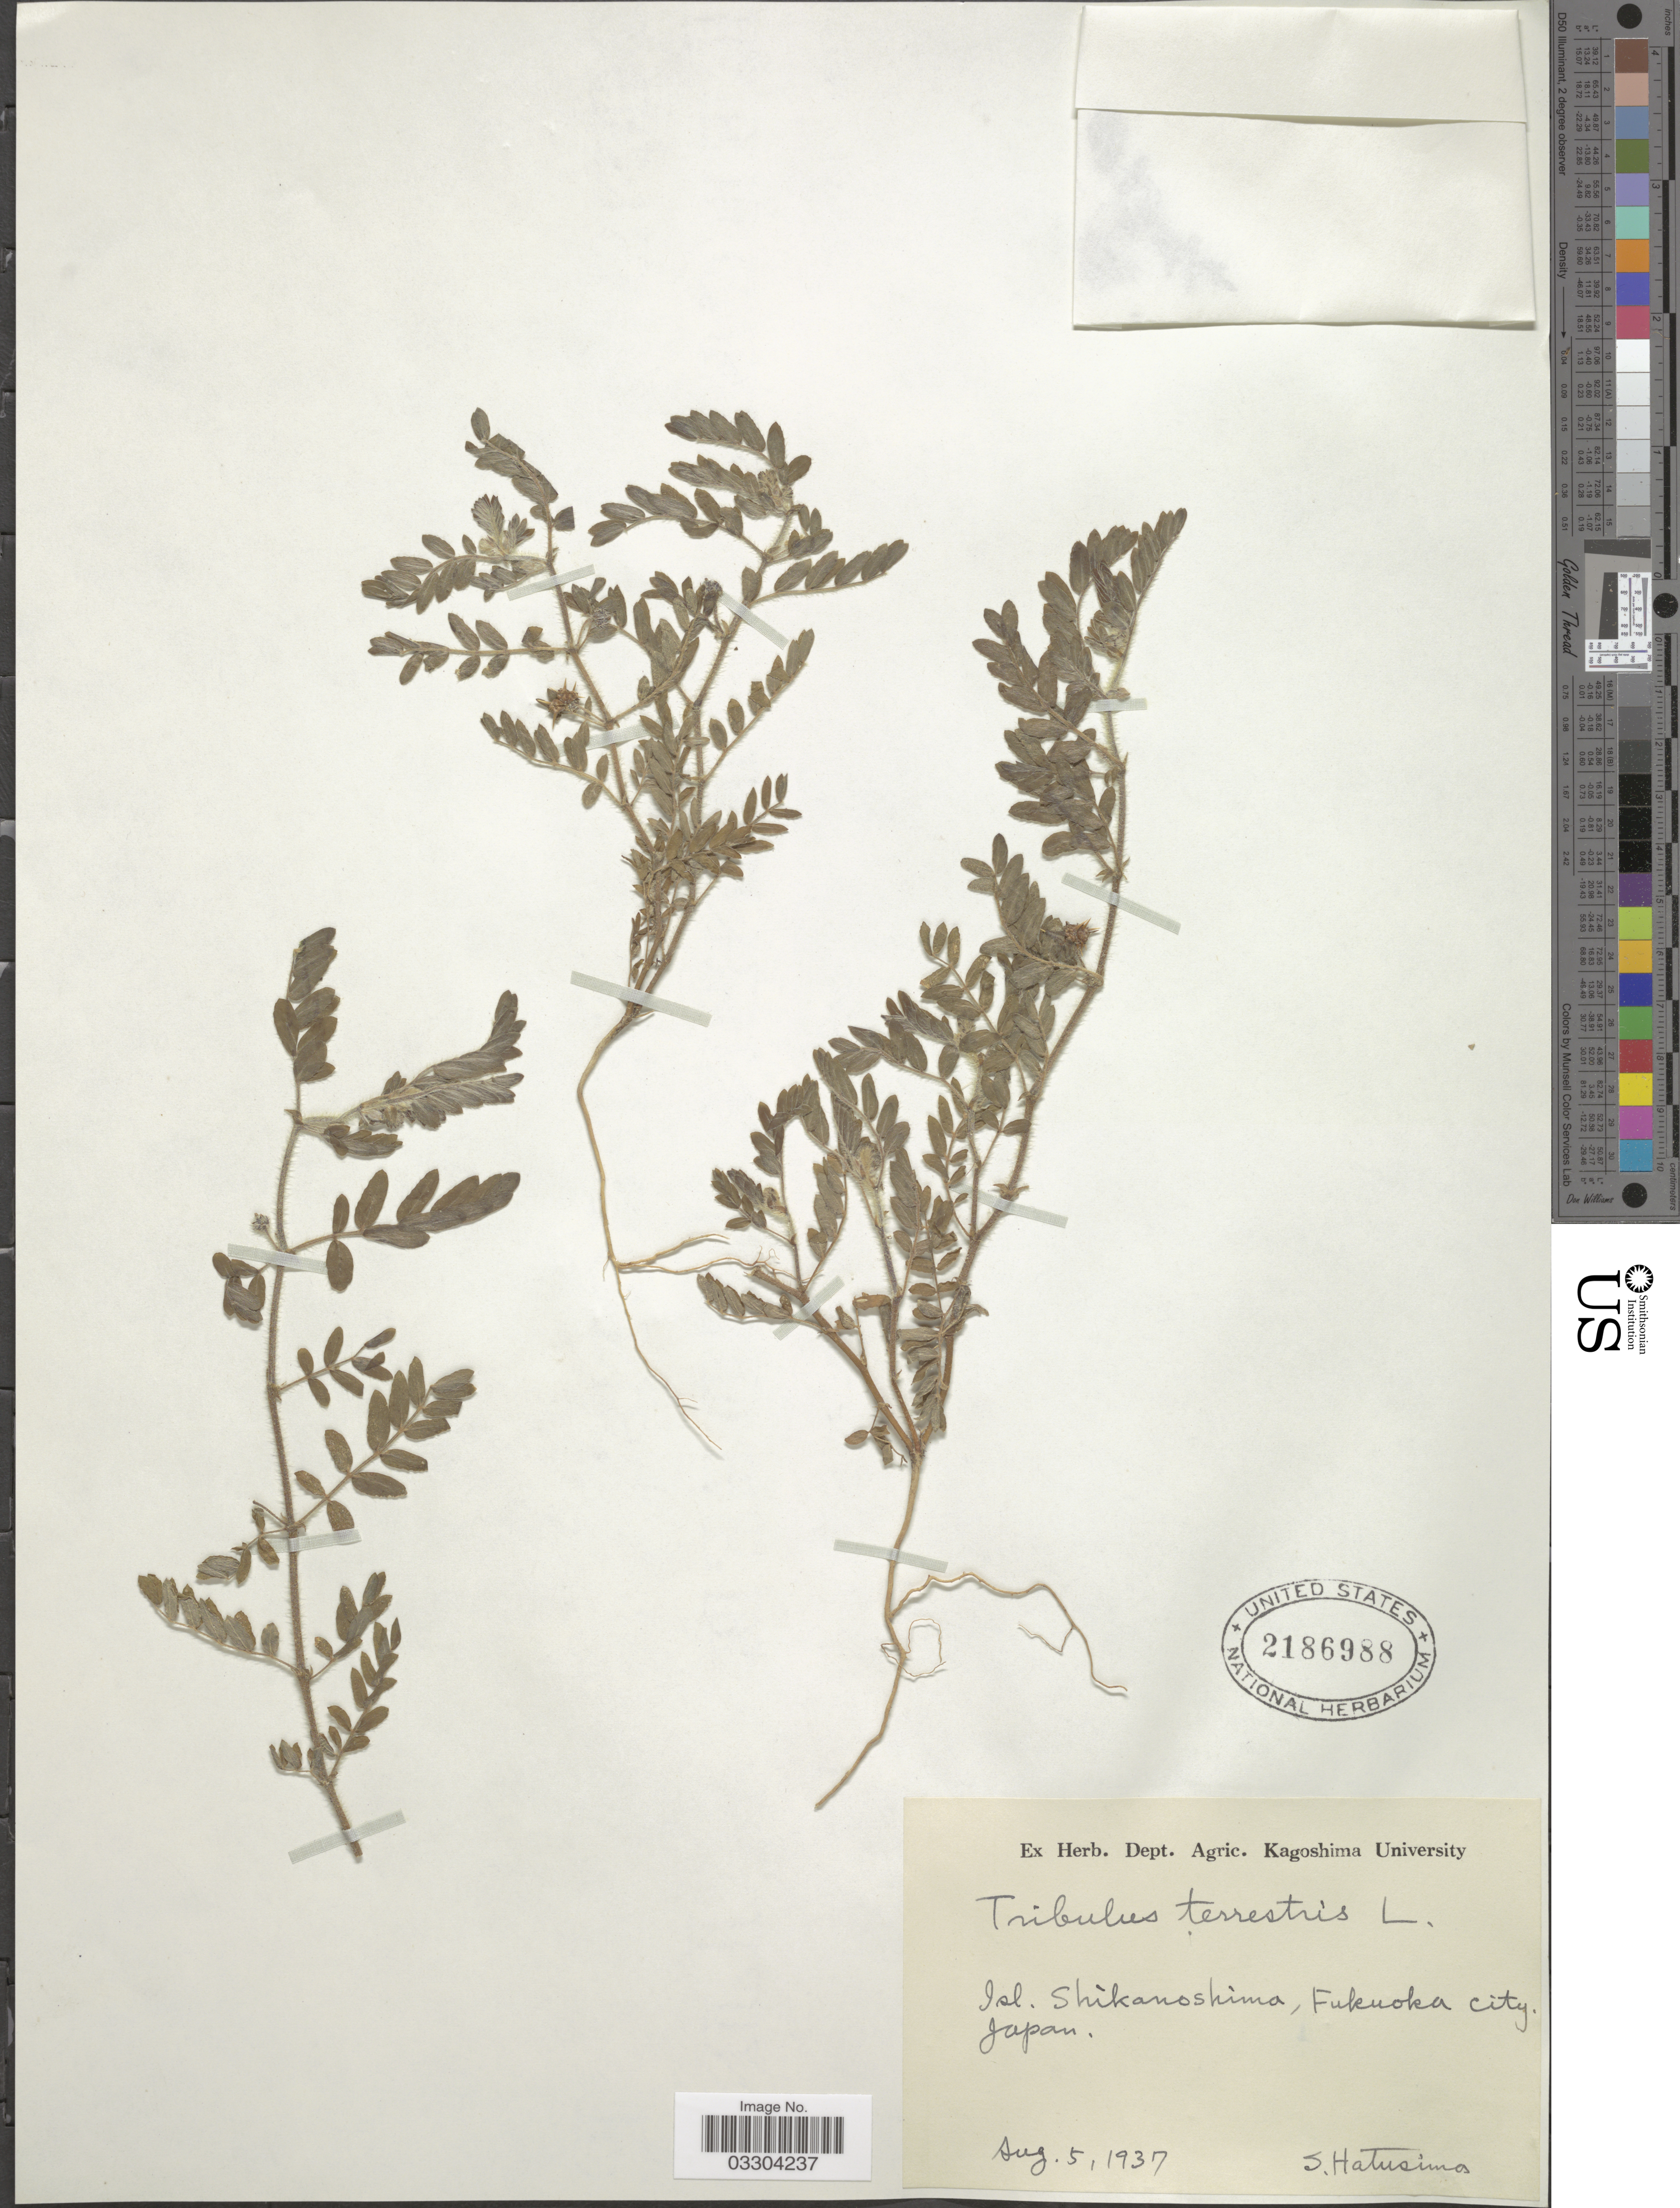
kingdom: Plantae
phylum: Tracheophyta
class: Magnoliopsida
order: Zygophyllales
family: Zygophyllaceae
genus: Tribulus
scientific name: Tribulus terrestris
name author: L.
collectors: S. Hatusima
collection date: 1937-08-05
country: Japan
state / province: Hukuoka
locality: Isl. Shikanoshima, Fukuoka City.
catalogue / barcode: US 2186988